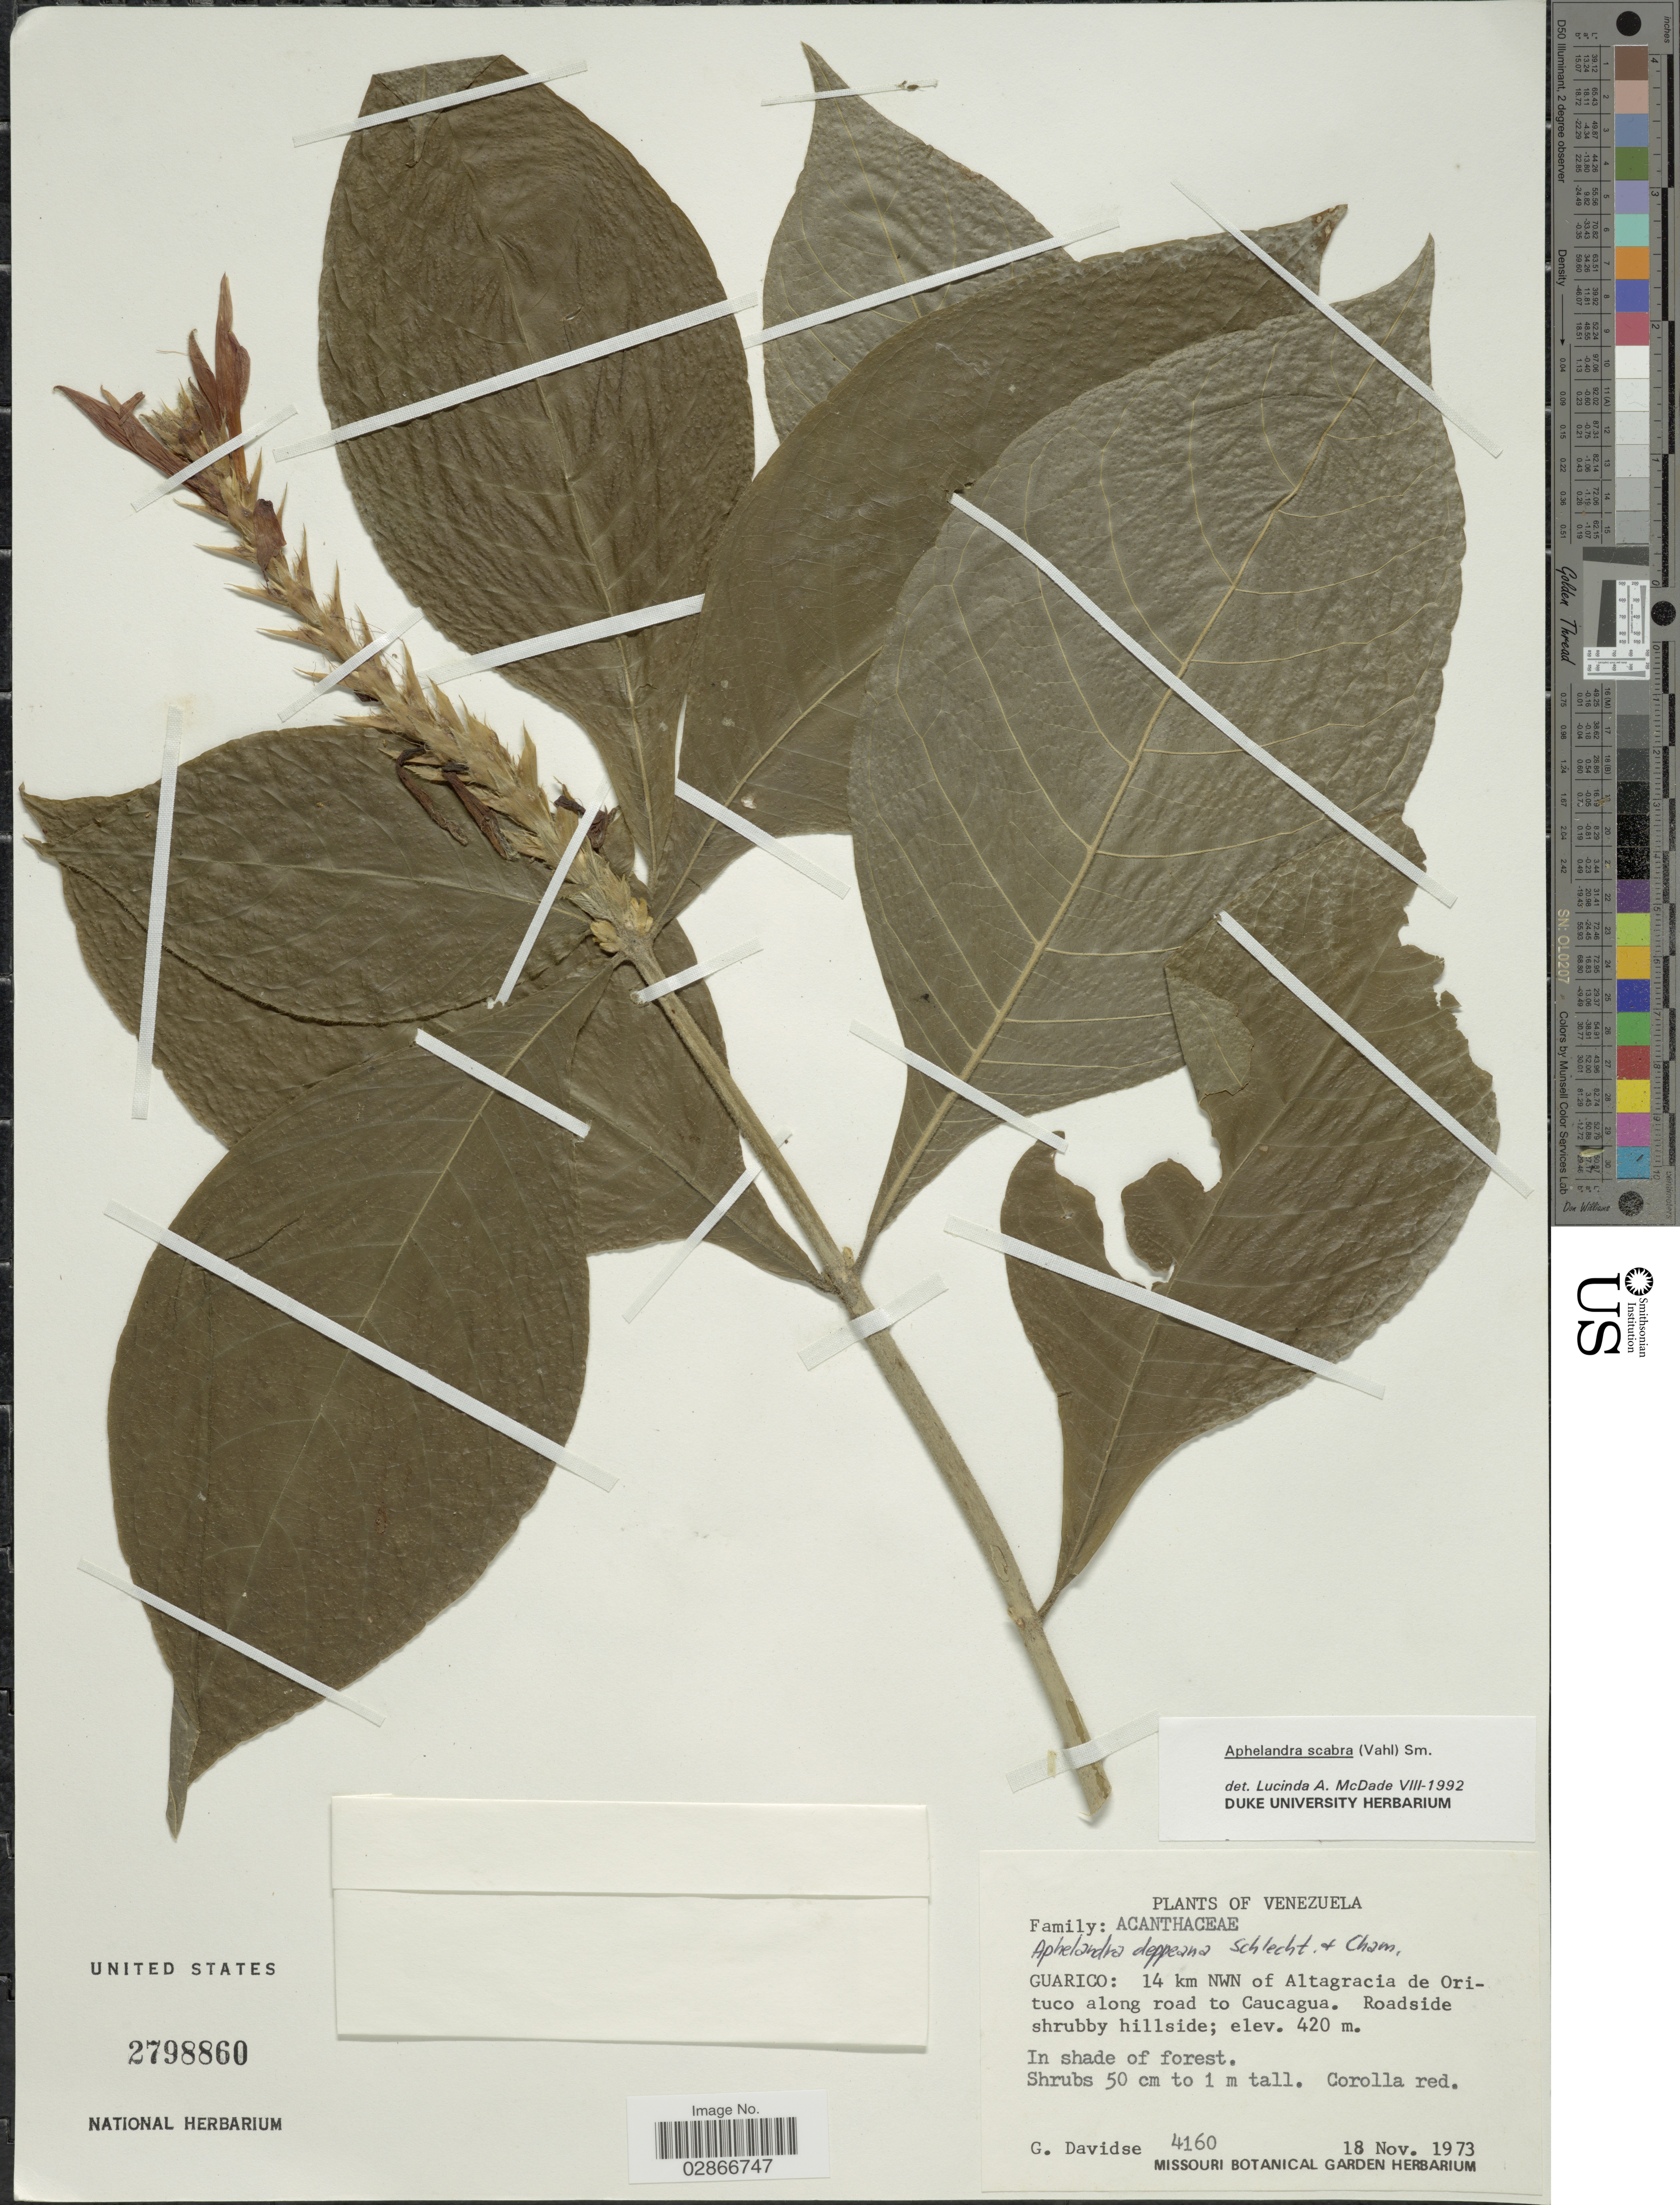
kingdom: Plantae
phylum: Tracheophyta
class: Magnoliopsida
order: Lamiales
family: Acanthaceae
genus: Aphelandra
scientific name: Aphelandra deppeana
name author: Schltdl. & Cham.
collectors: G. Davidse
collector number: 4160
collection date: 1973-11-18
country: Venezuela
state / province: Guárico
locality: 14 km NWN of Altagracia de Orintuco along road to Caucagua.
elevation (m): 420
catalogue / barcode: US 2798860